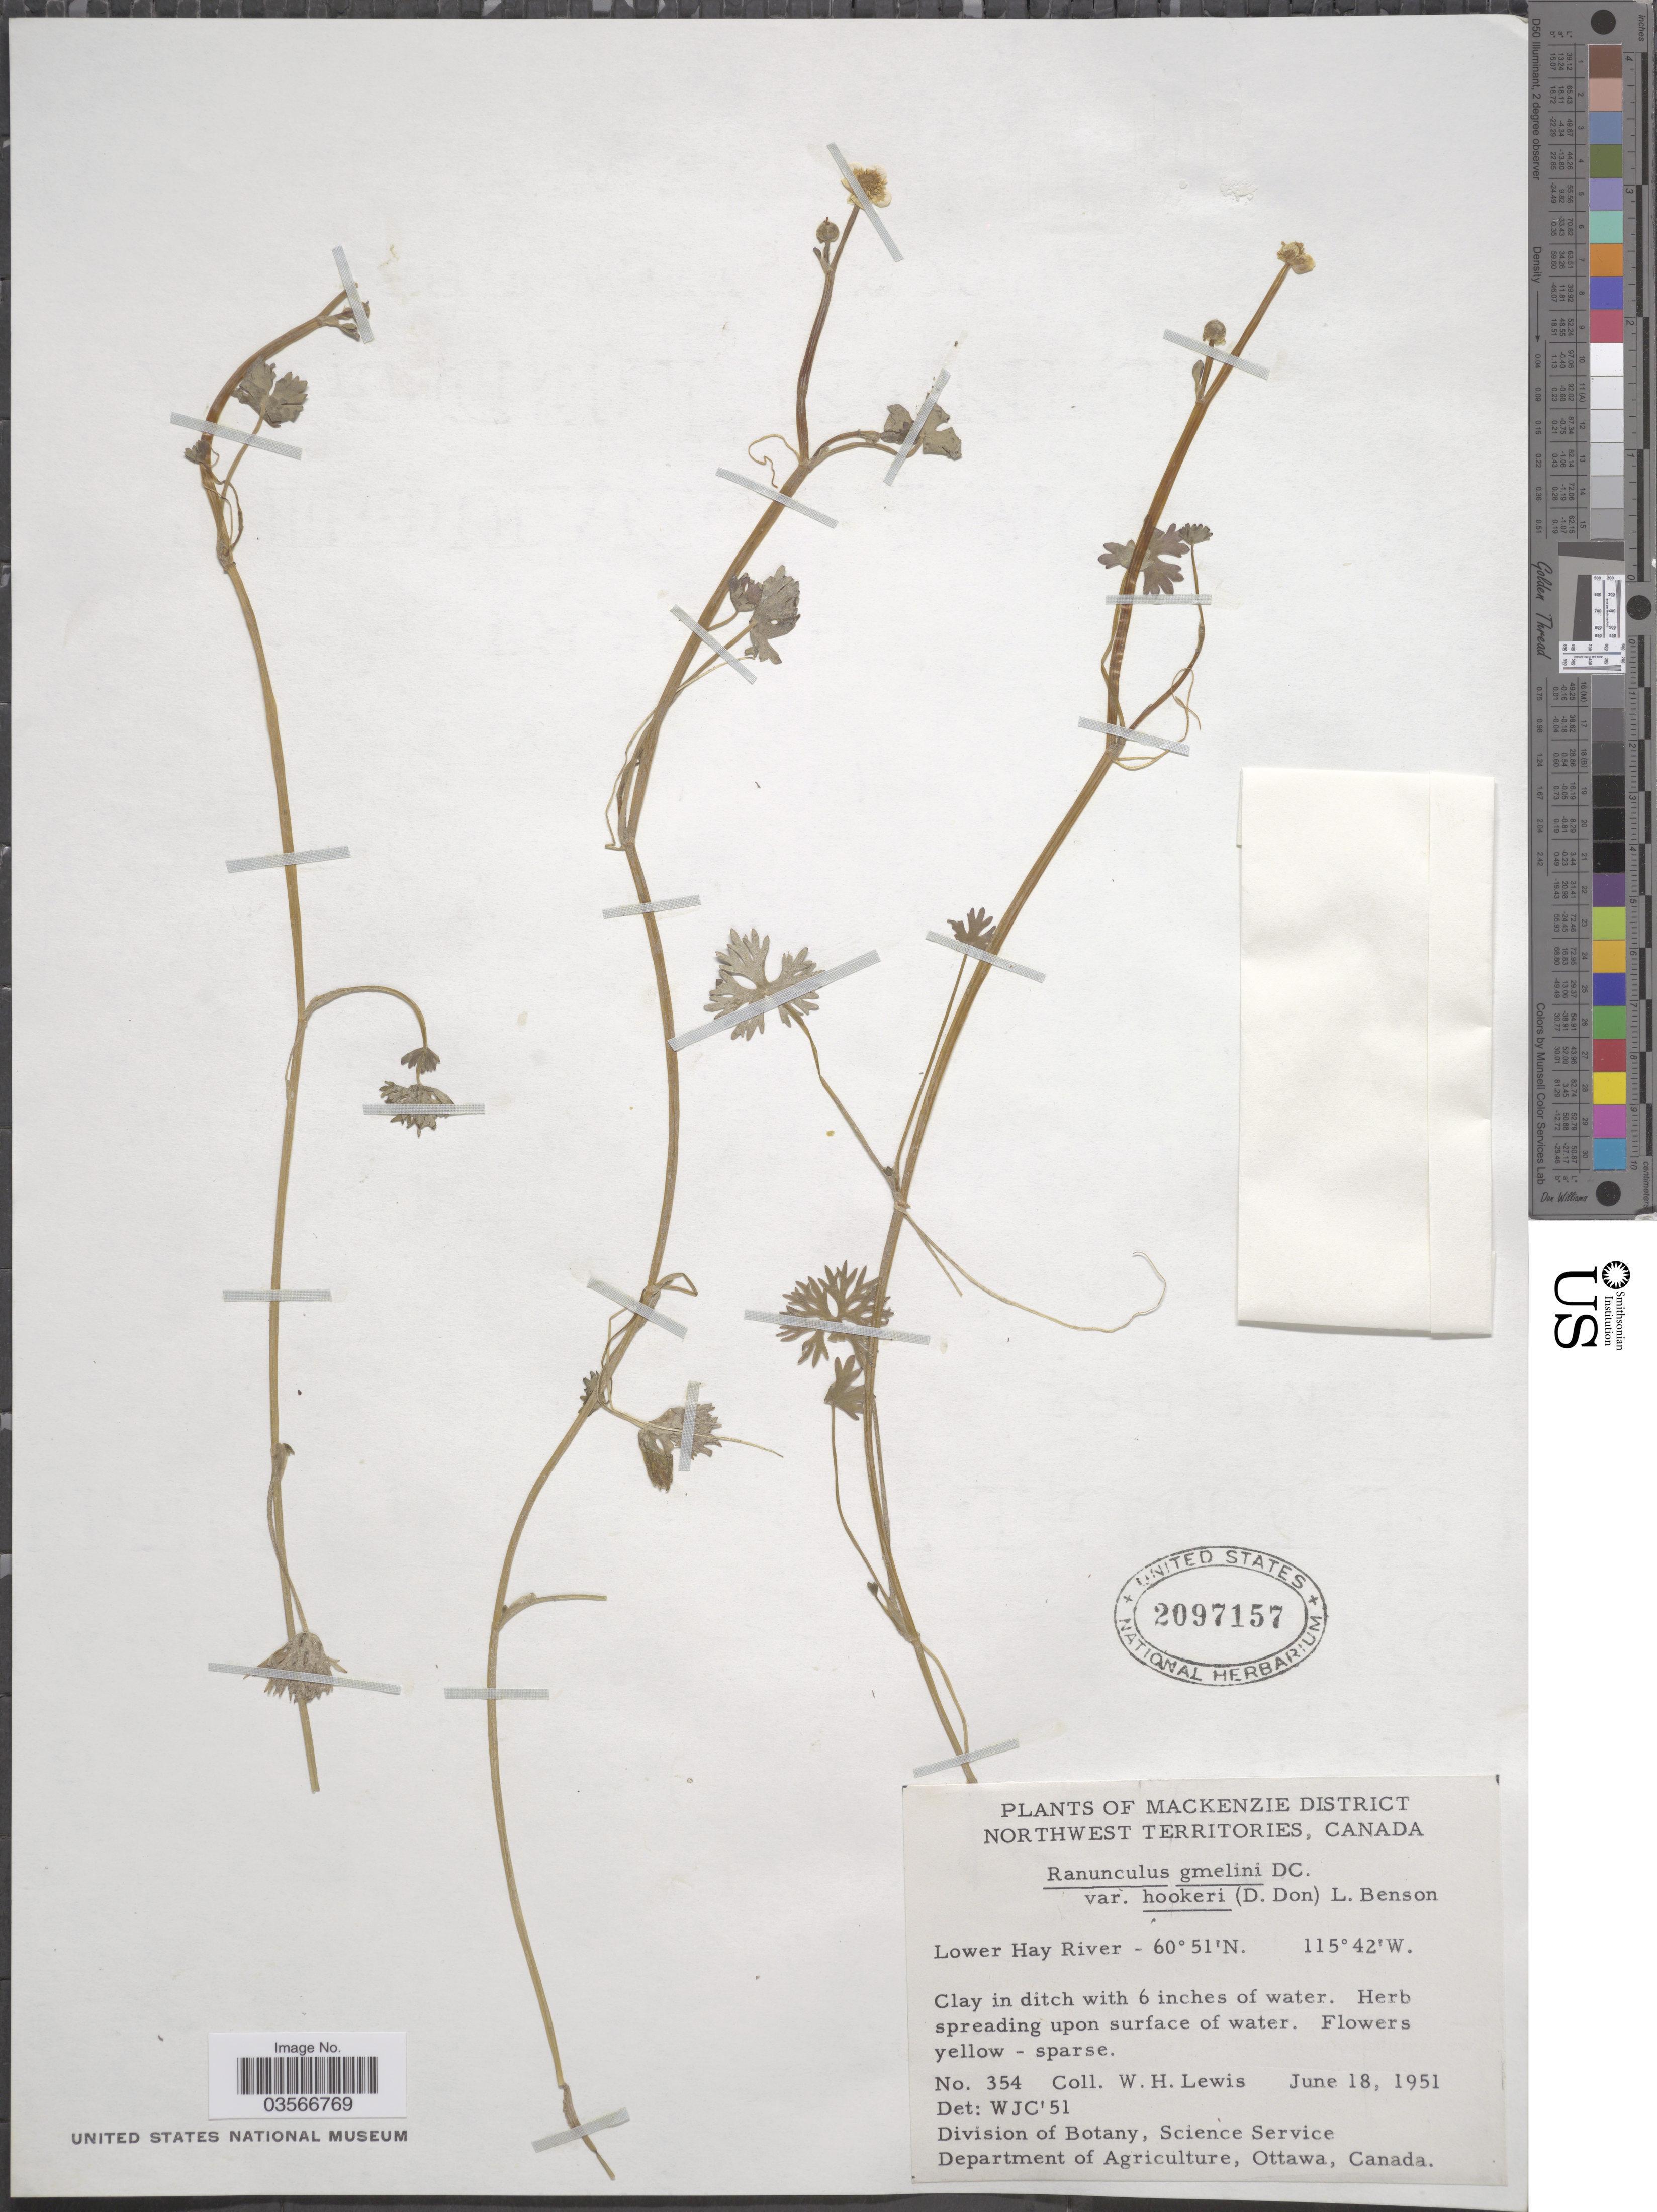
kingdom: Plantae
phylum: Tracheophyta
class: Magnoliopsida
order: Ranunculales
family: Ranunculaceae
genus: Ranunculus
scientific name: Ranunculus gmelinii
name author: DC.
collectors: W. H. Lewis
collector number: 354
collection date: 1951-06-18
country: Canada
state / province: Northwest Territories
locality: Mackenzie District. Lower Hay River.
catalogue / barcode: US 2097157